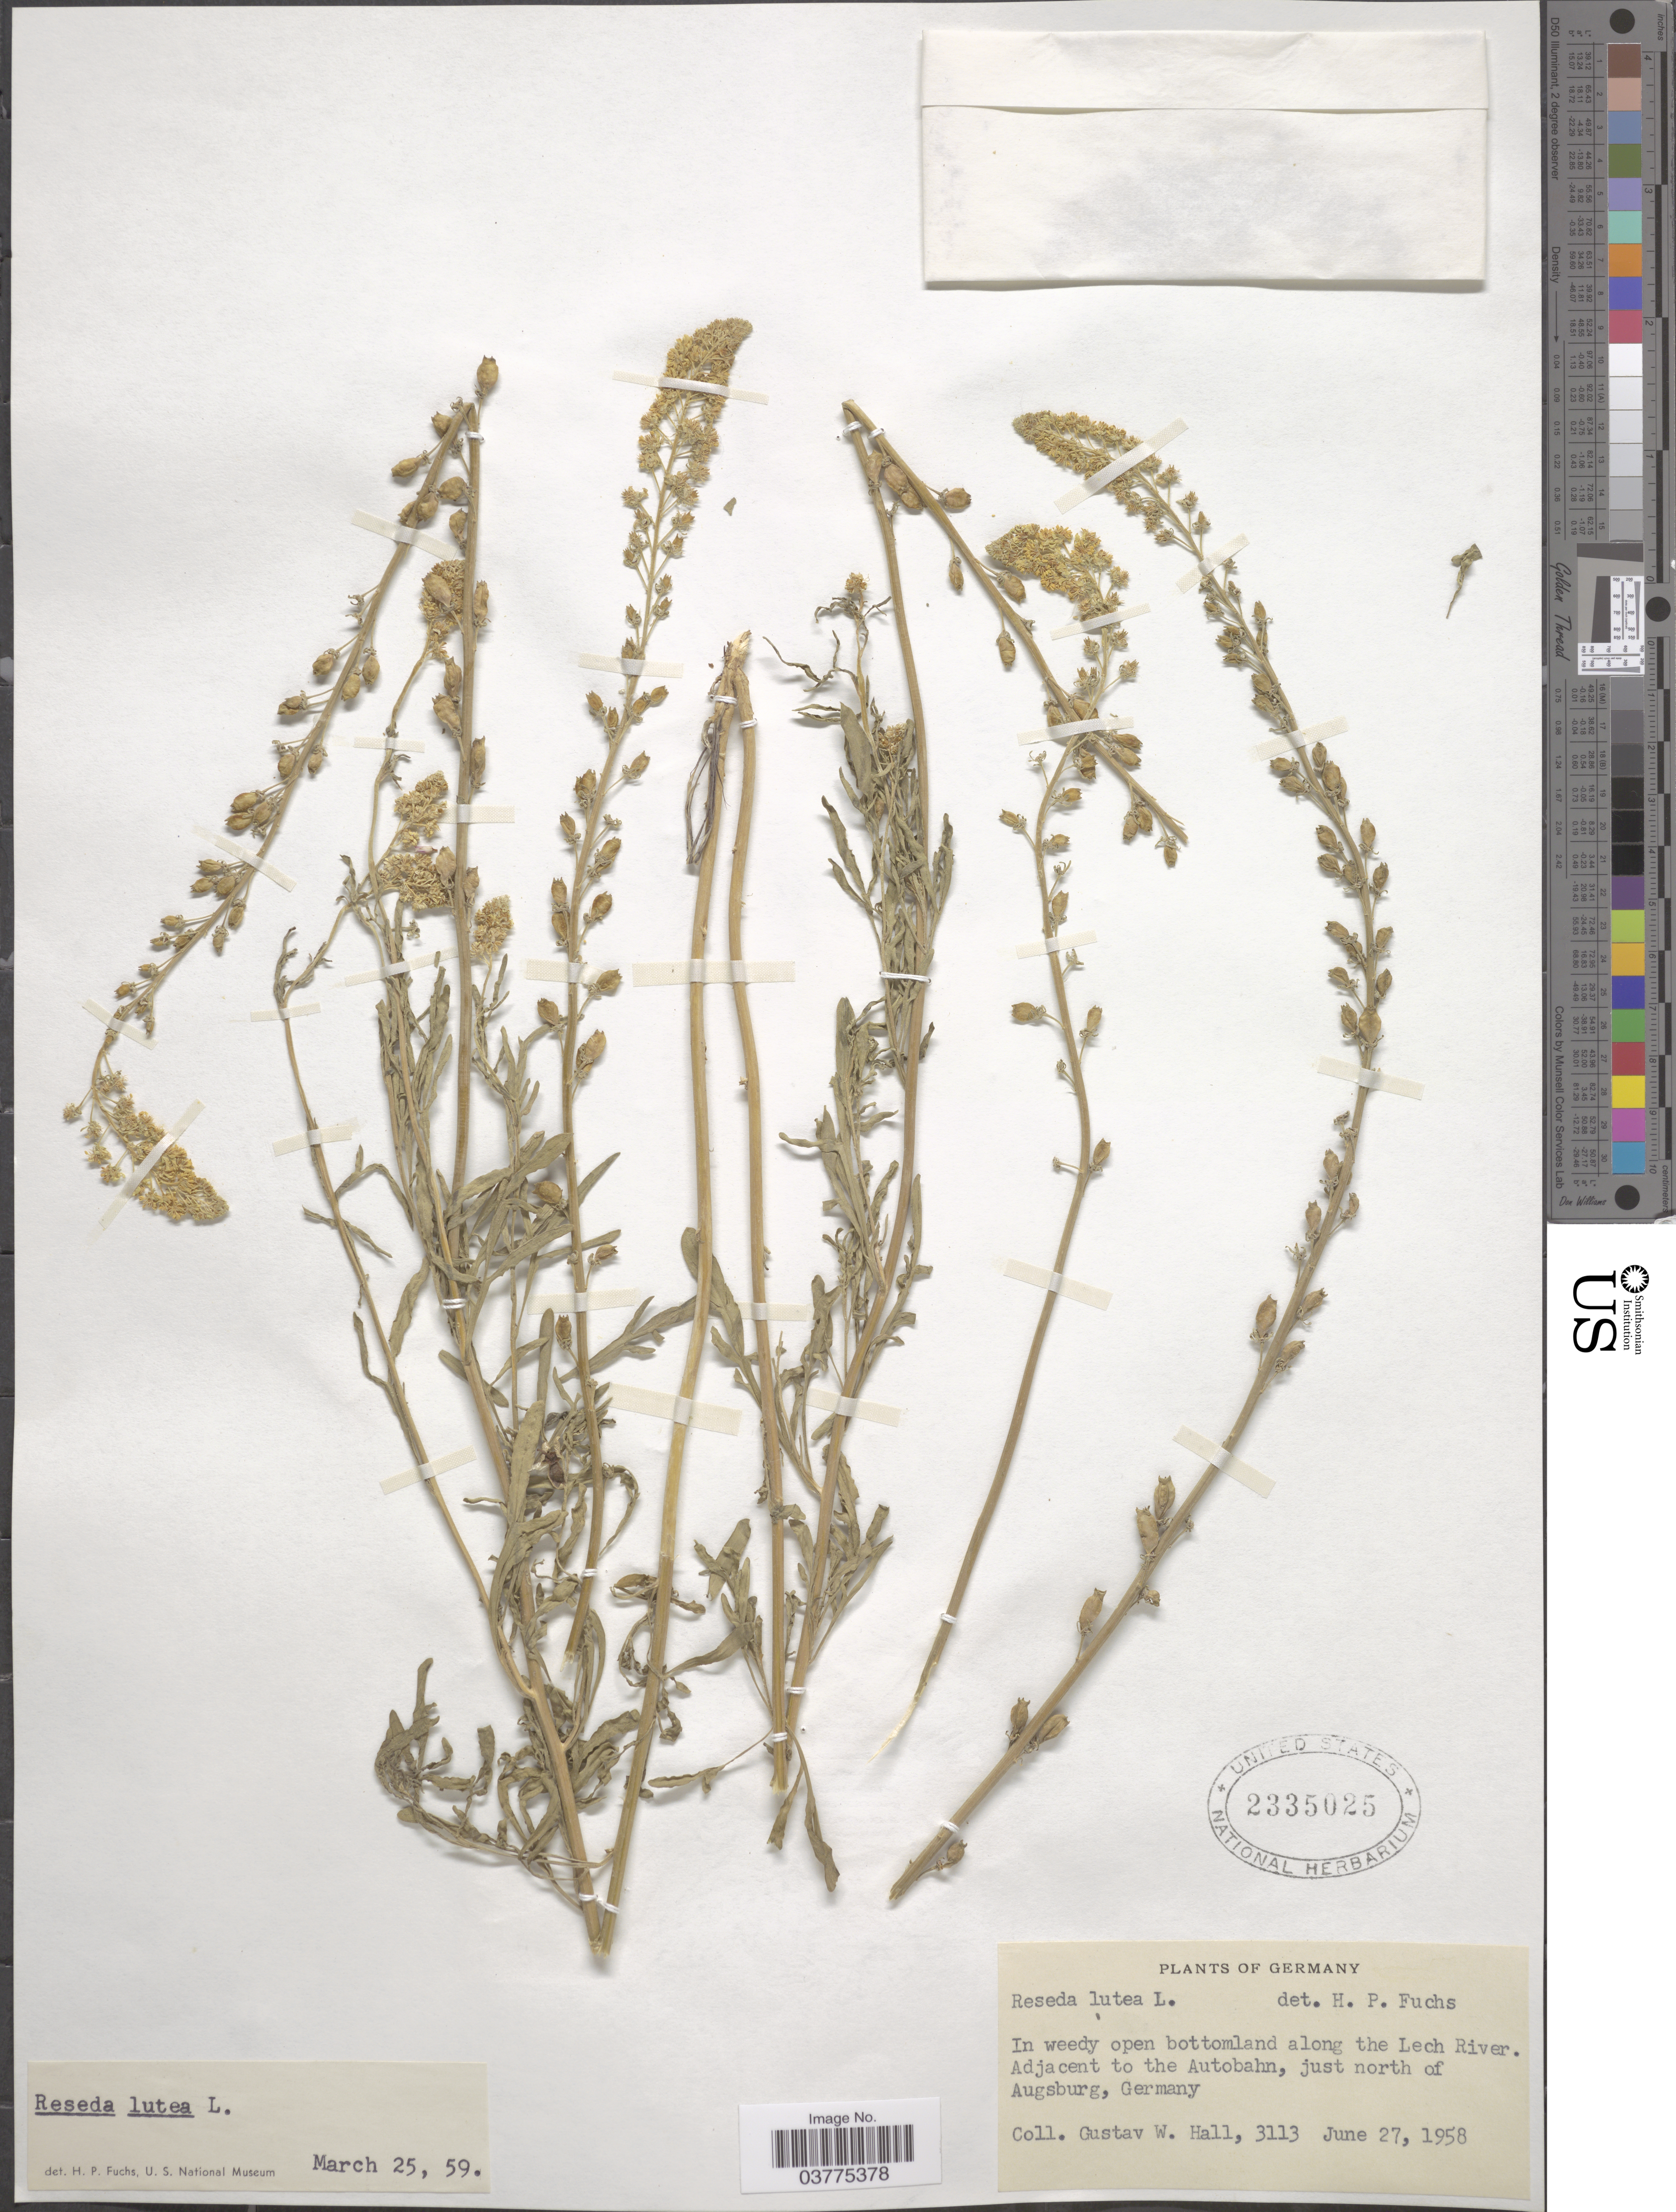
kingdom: Plantae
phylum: Tracheophyta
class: Magnoliopsida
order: Brassicales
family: Resedaceae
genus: Reseda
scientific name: Reseda lutea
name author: L.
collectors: G. Hall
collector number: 3113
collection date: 1958-06-27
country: Germany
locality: In weedy open bottomland along the Lech River. Adjacent to the Autobahn, just north of Augsburg.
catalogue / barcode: US 2335025